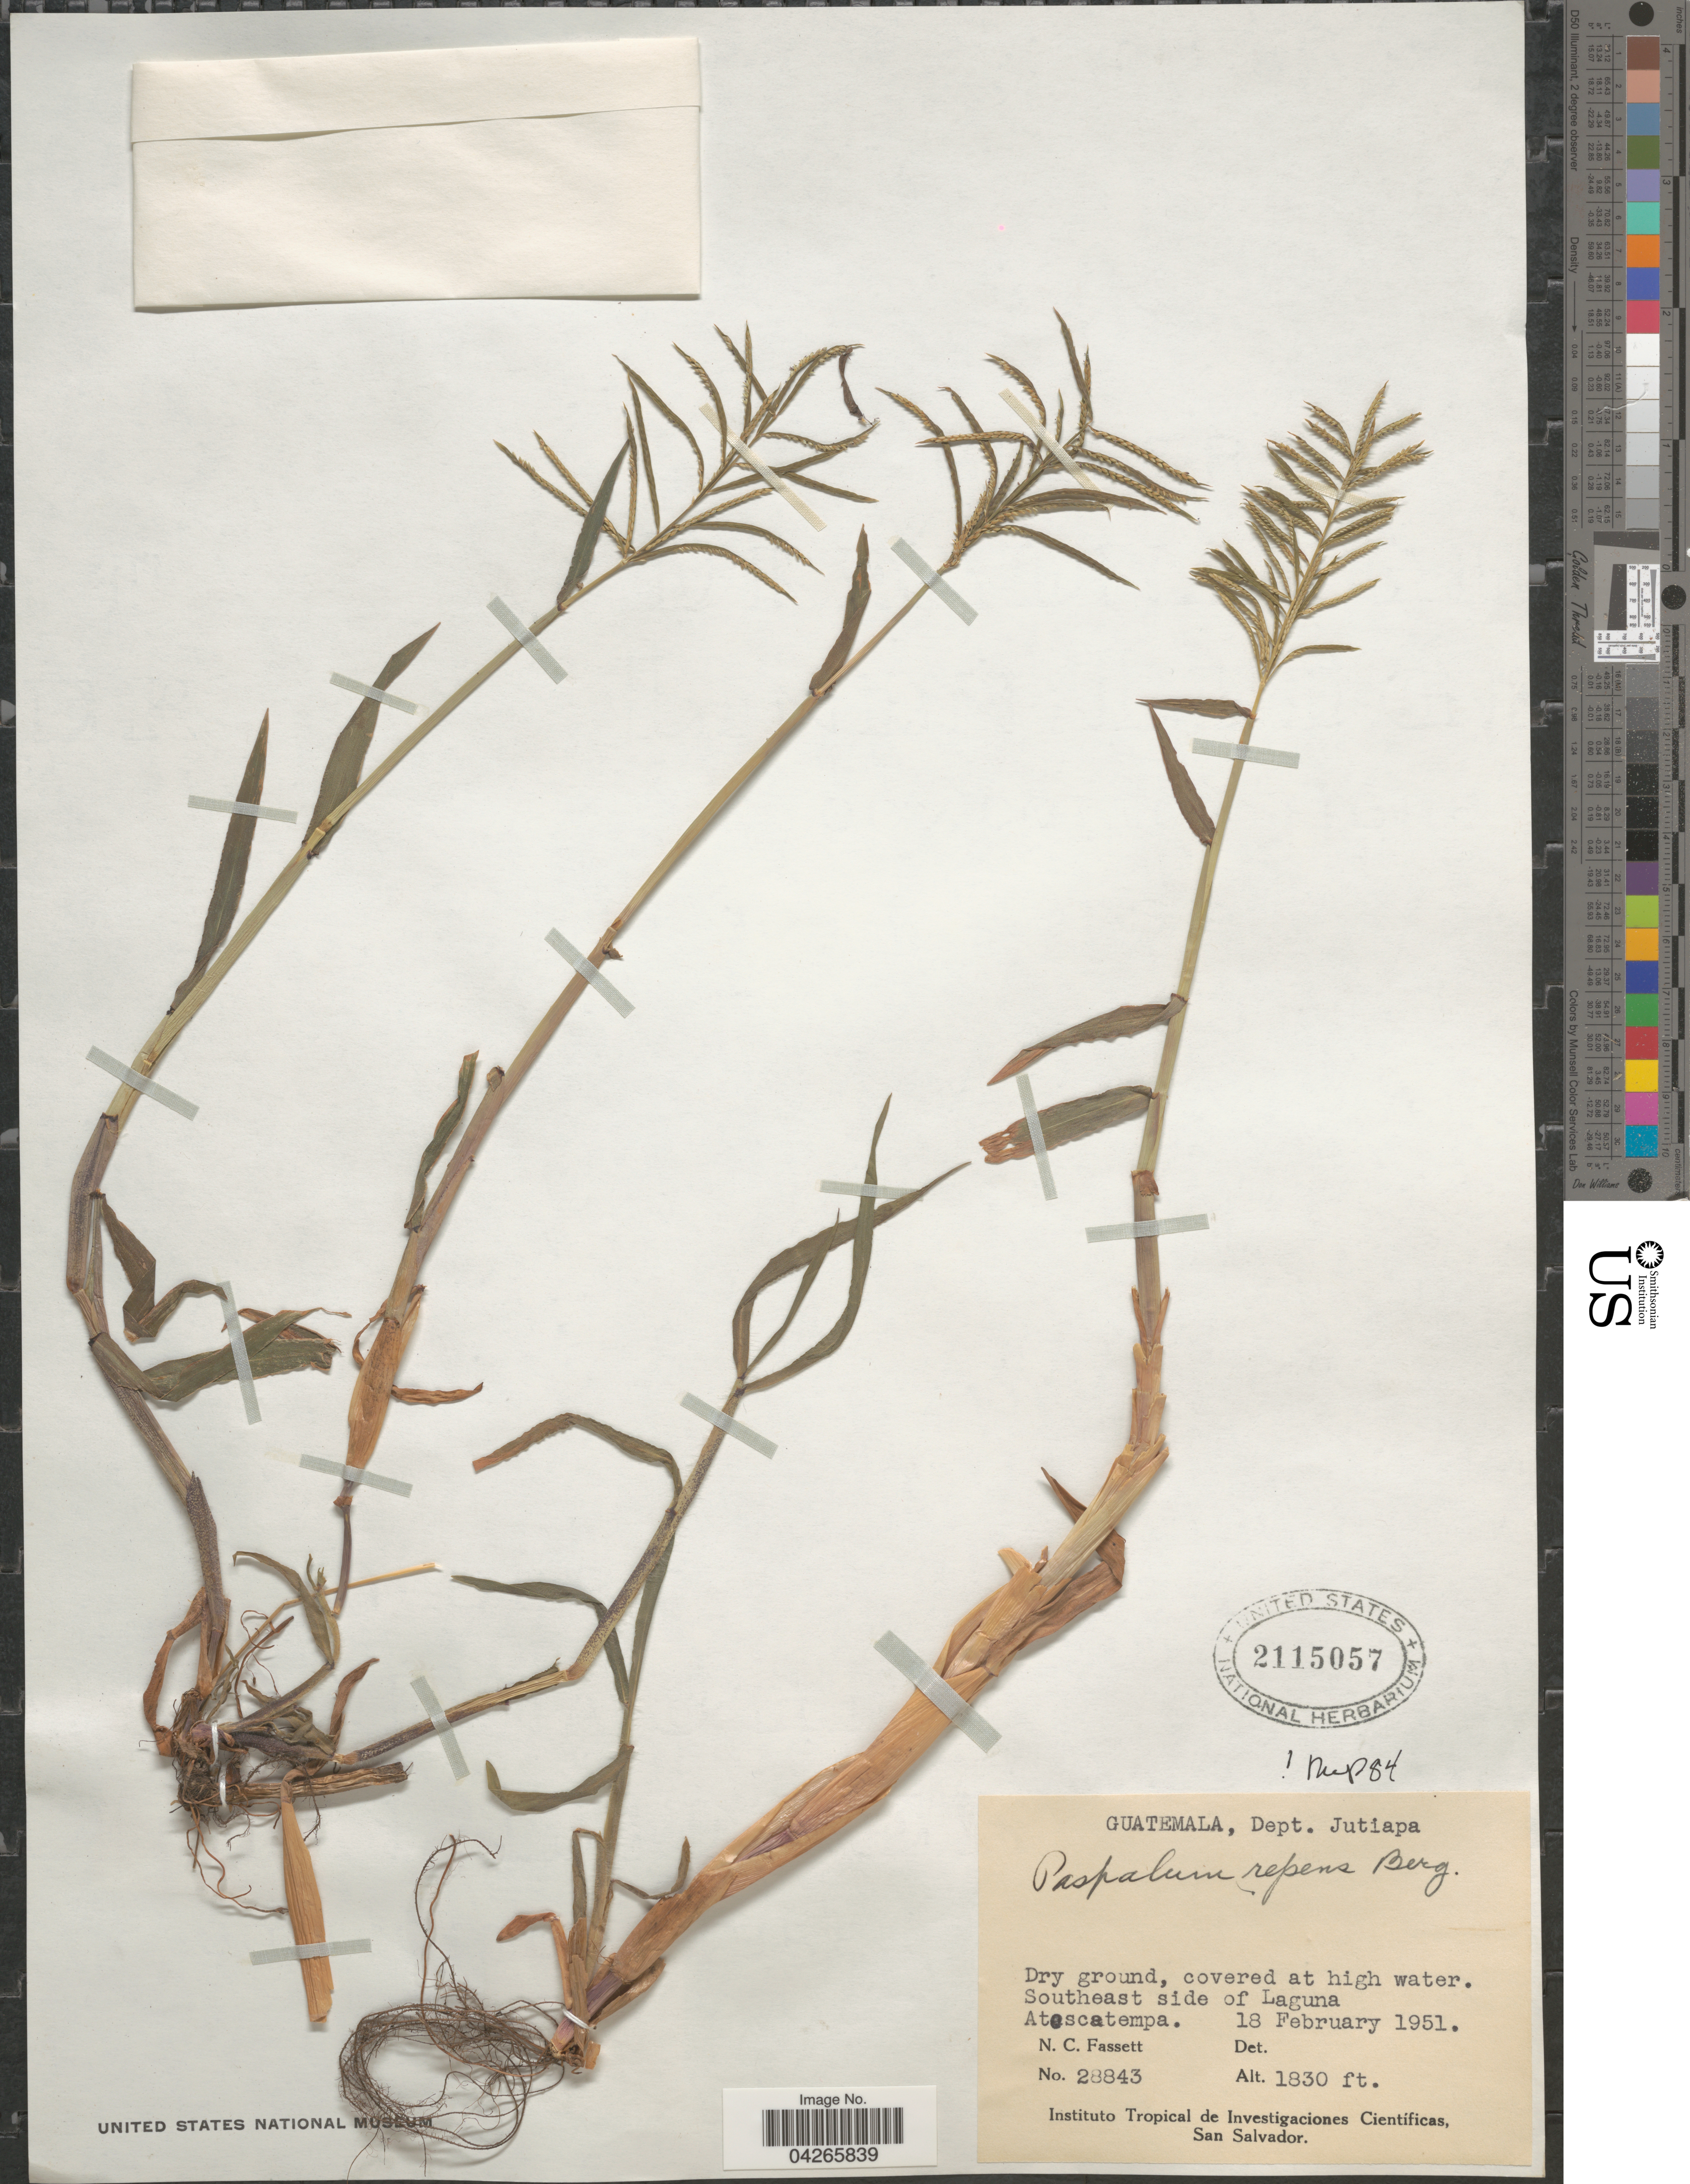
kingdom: Plantae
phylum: Tracheophyta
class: Liliopsida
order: Poales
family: Poaceae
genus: Paspalum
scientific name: Paspalum repens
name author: P.J. Bergius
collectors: N. C. Fassett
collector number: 28843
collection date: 1951-02-18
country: Guatemala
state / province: Jutiapa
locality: Dept. Jutiapa. Southeast side of Laguna. Atoscatempa.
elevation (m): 558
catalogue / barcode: US 2115057